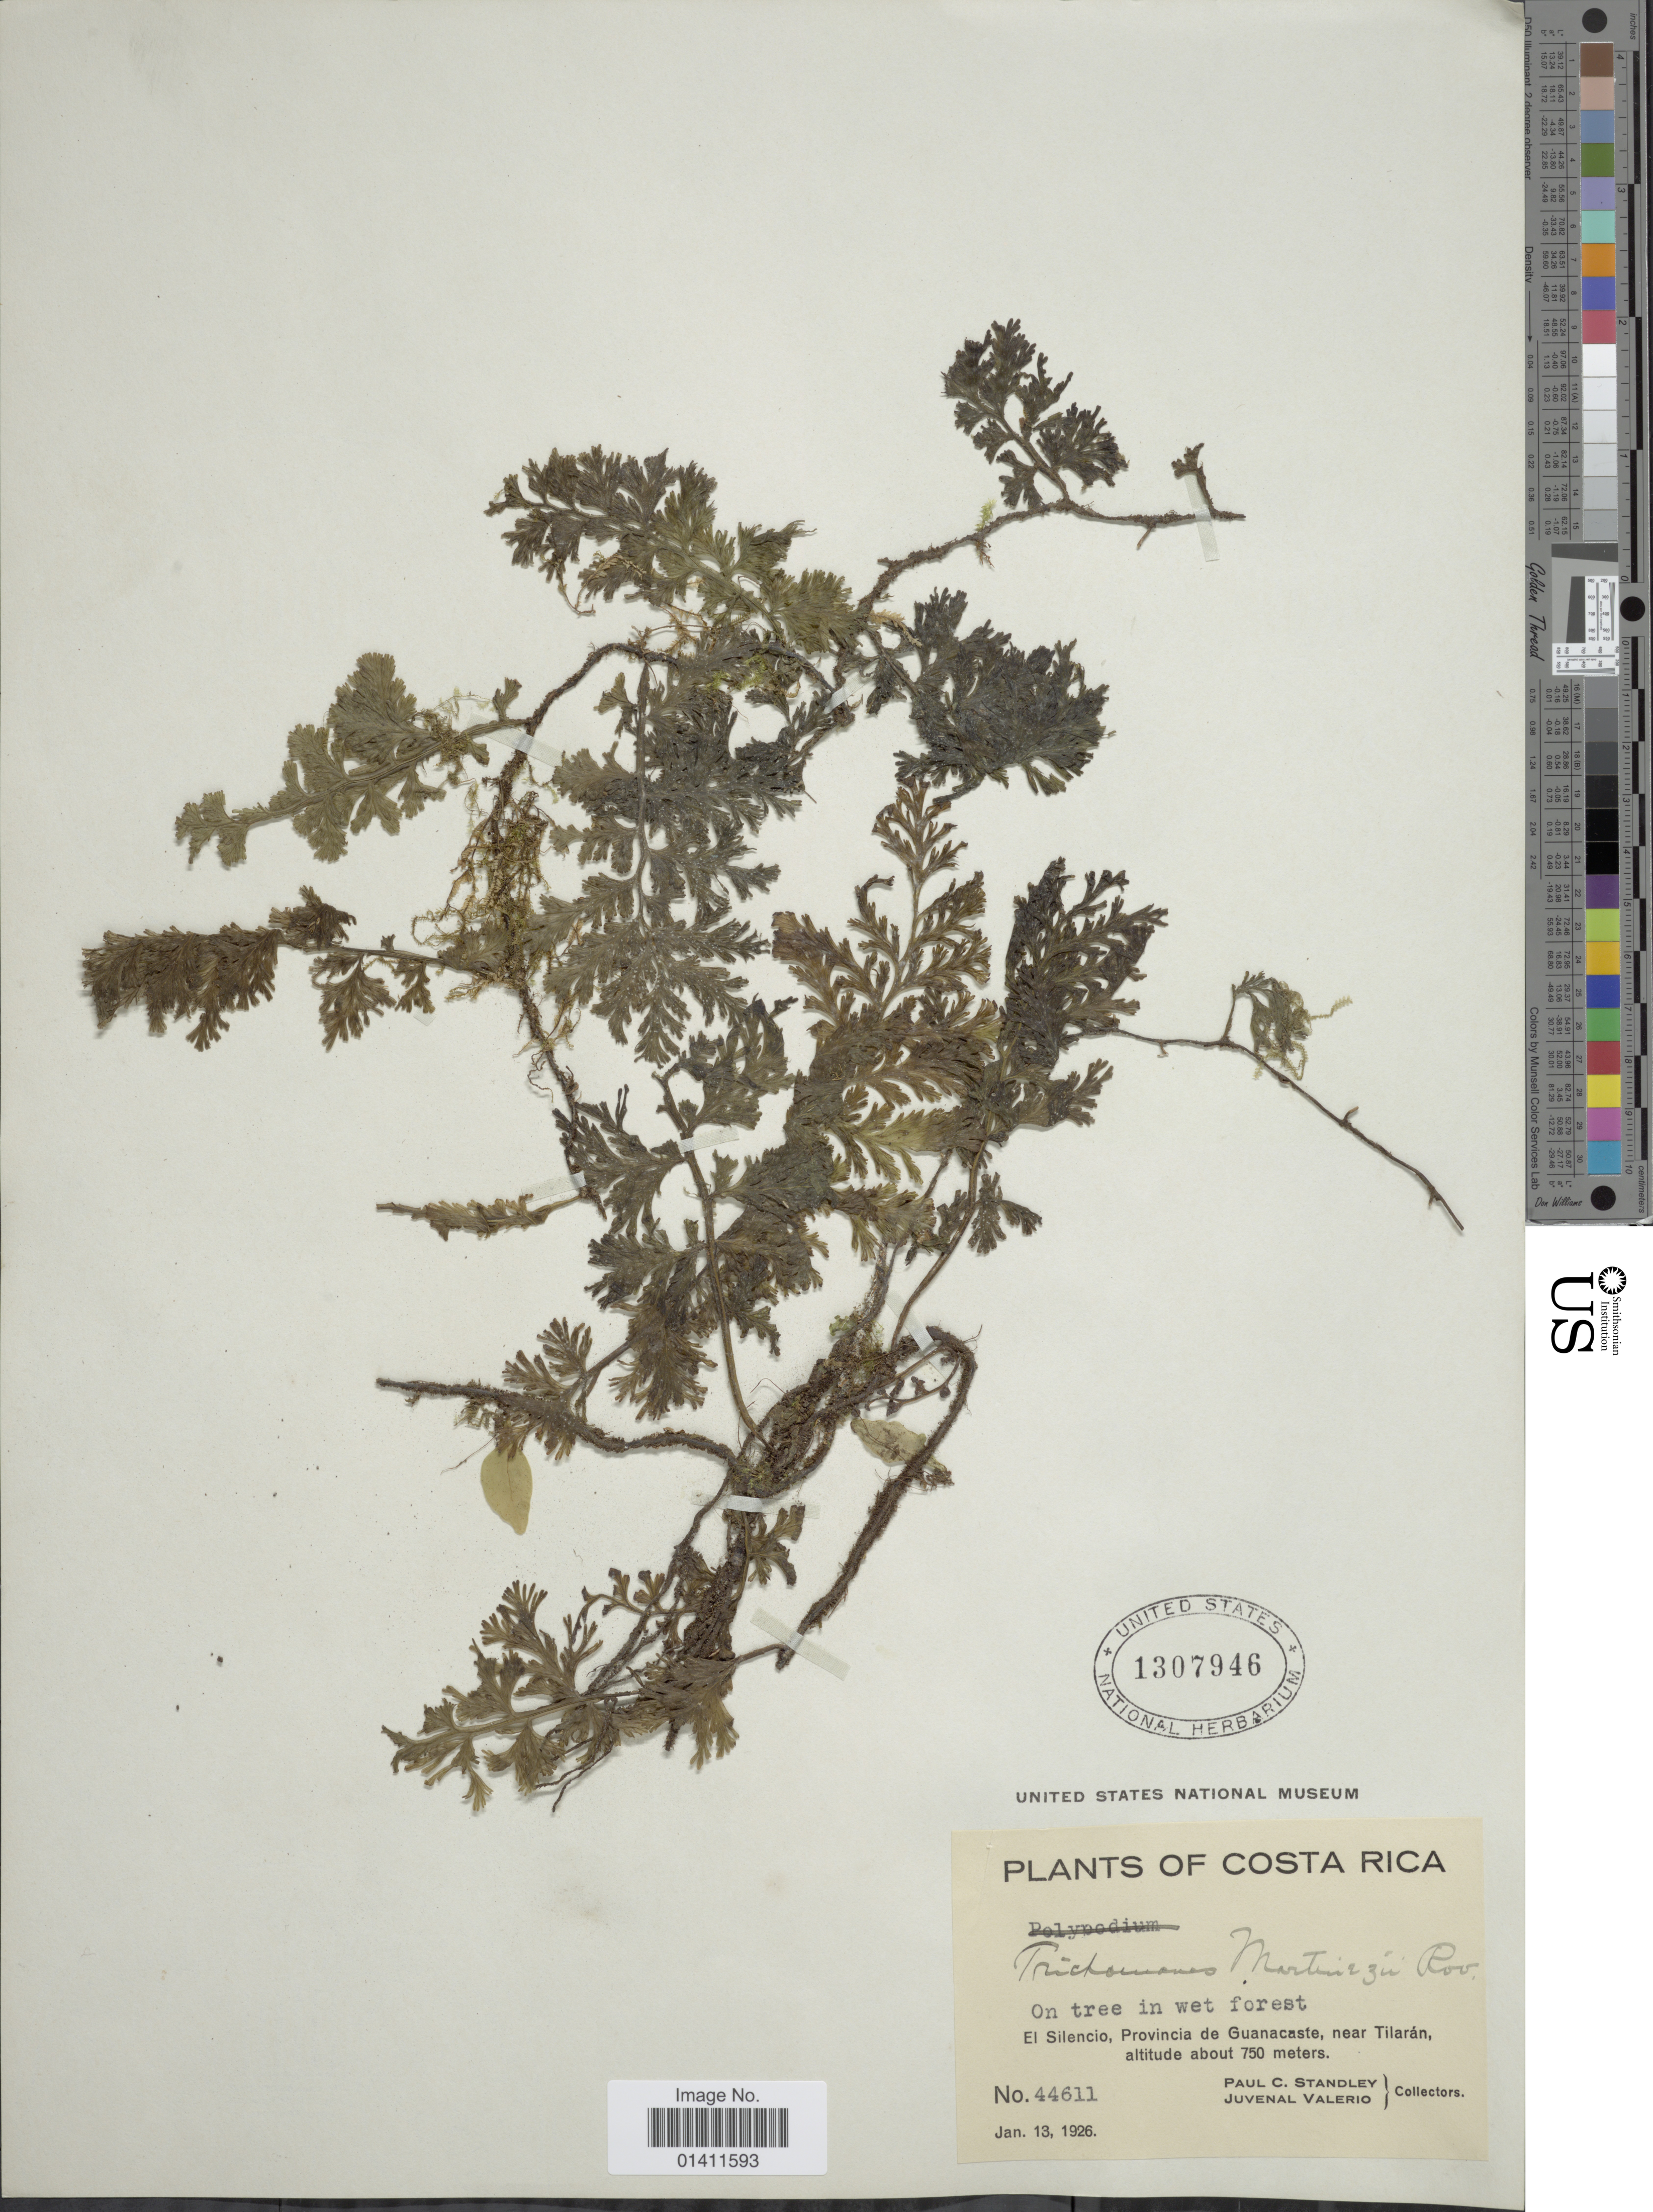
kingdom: Plantae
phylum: Tracheophyta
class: Polypodiopsida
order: Hymenophyllales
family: Hymenophyllaceae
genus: Vandenboschia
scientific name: Vandenboschia collariata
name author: (Bosch) Ebihara & K. Iwats.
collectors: P. C. Standley & J. Valerio R.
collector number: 44611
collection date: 1926-01-13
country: Costa Rica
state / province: Guanacaste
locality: El Silencio, Provincia de Guanacaste, near Tilaran.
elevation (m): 750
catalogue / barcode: US 1307946